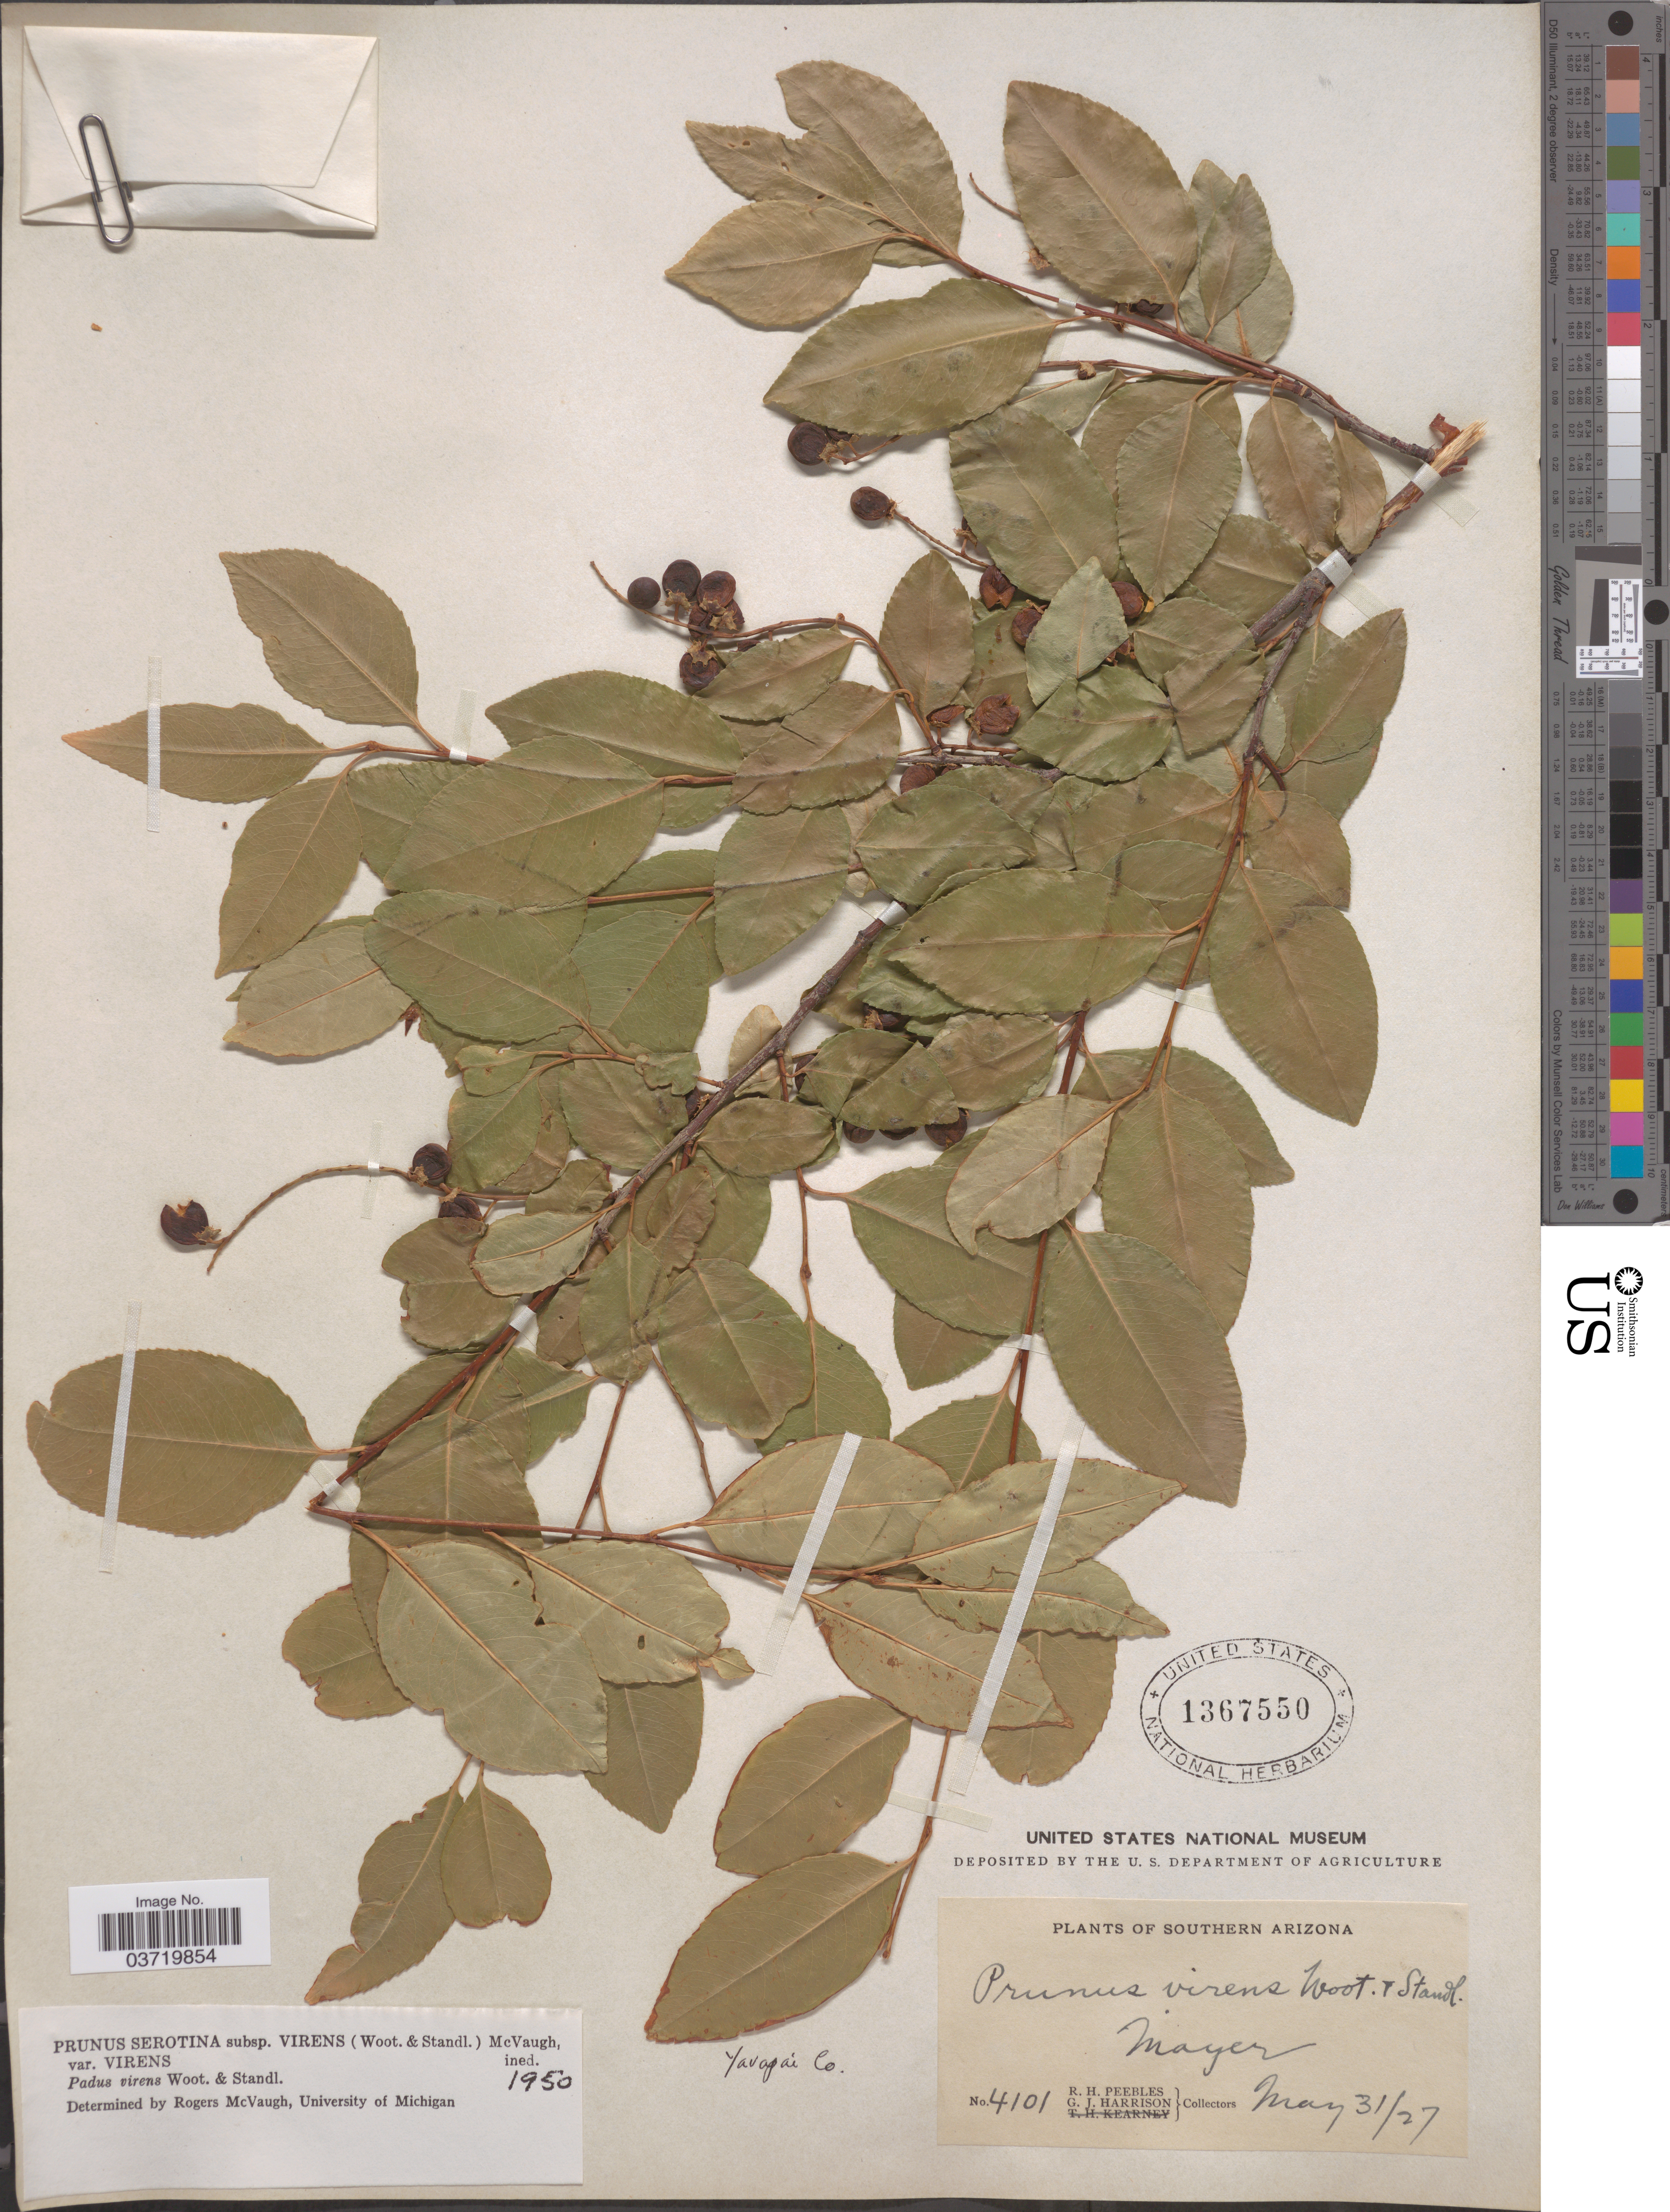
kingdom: Plantae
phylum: Tracheophyta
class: Magnoliopsida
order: Rosales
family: Rosaceae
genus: Prunus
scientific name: Prunus serotina var. rufula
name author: (Wooton & Standl.) McVaugh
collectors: R. H. Peebles & G. J. Harrison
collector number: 4101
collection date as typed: Transcribed d/m/y: 31/5/27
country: United States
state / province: Arizona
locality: Southern Arizona. Mayer Yavapai Co.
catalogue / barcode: US 1367550